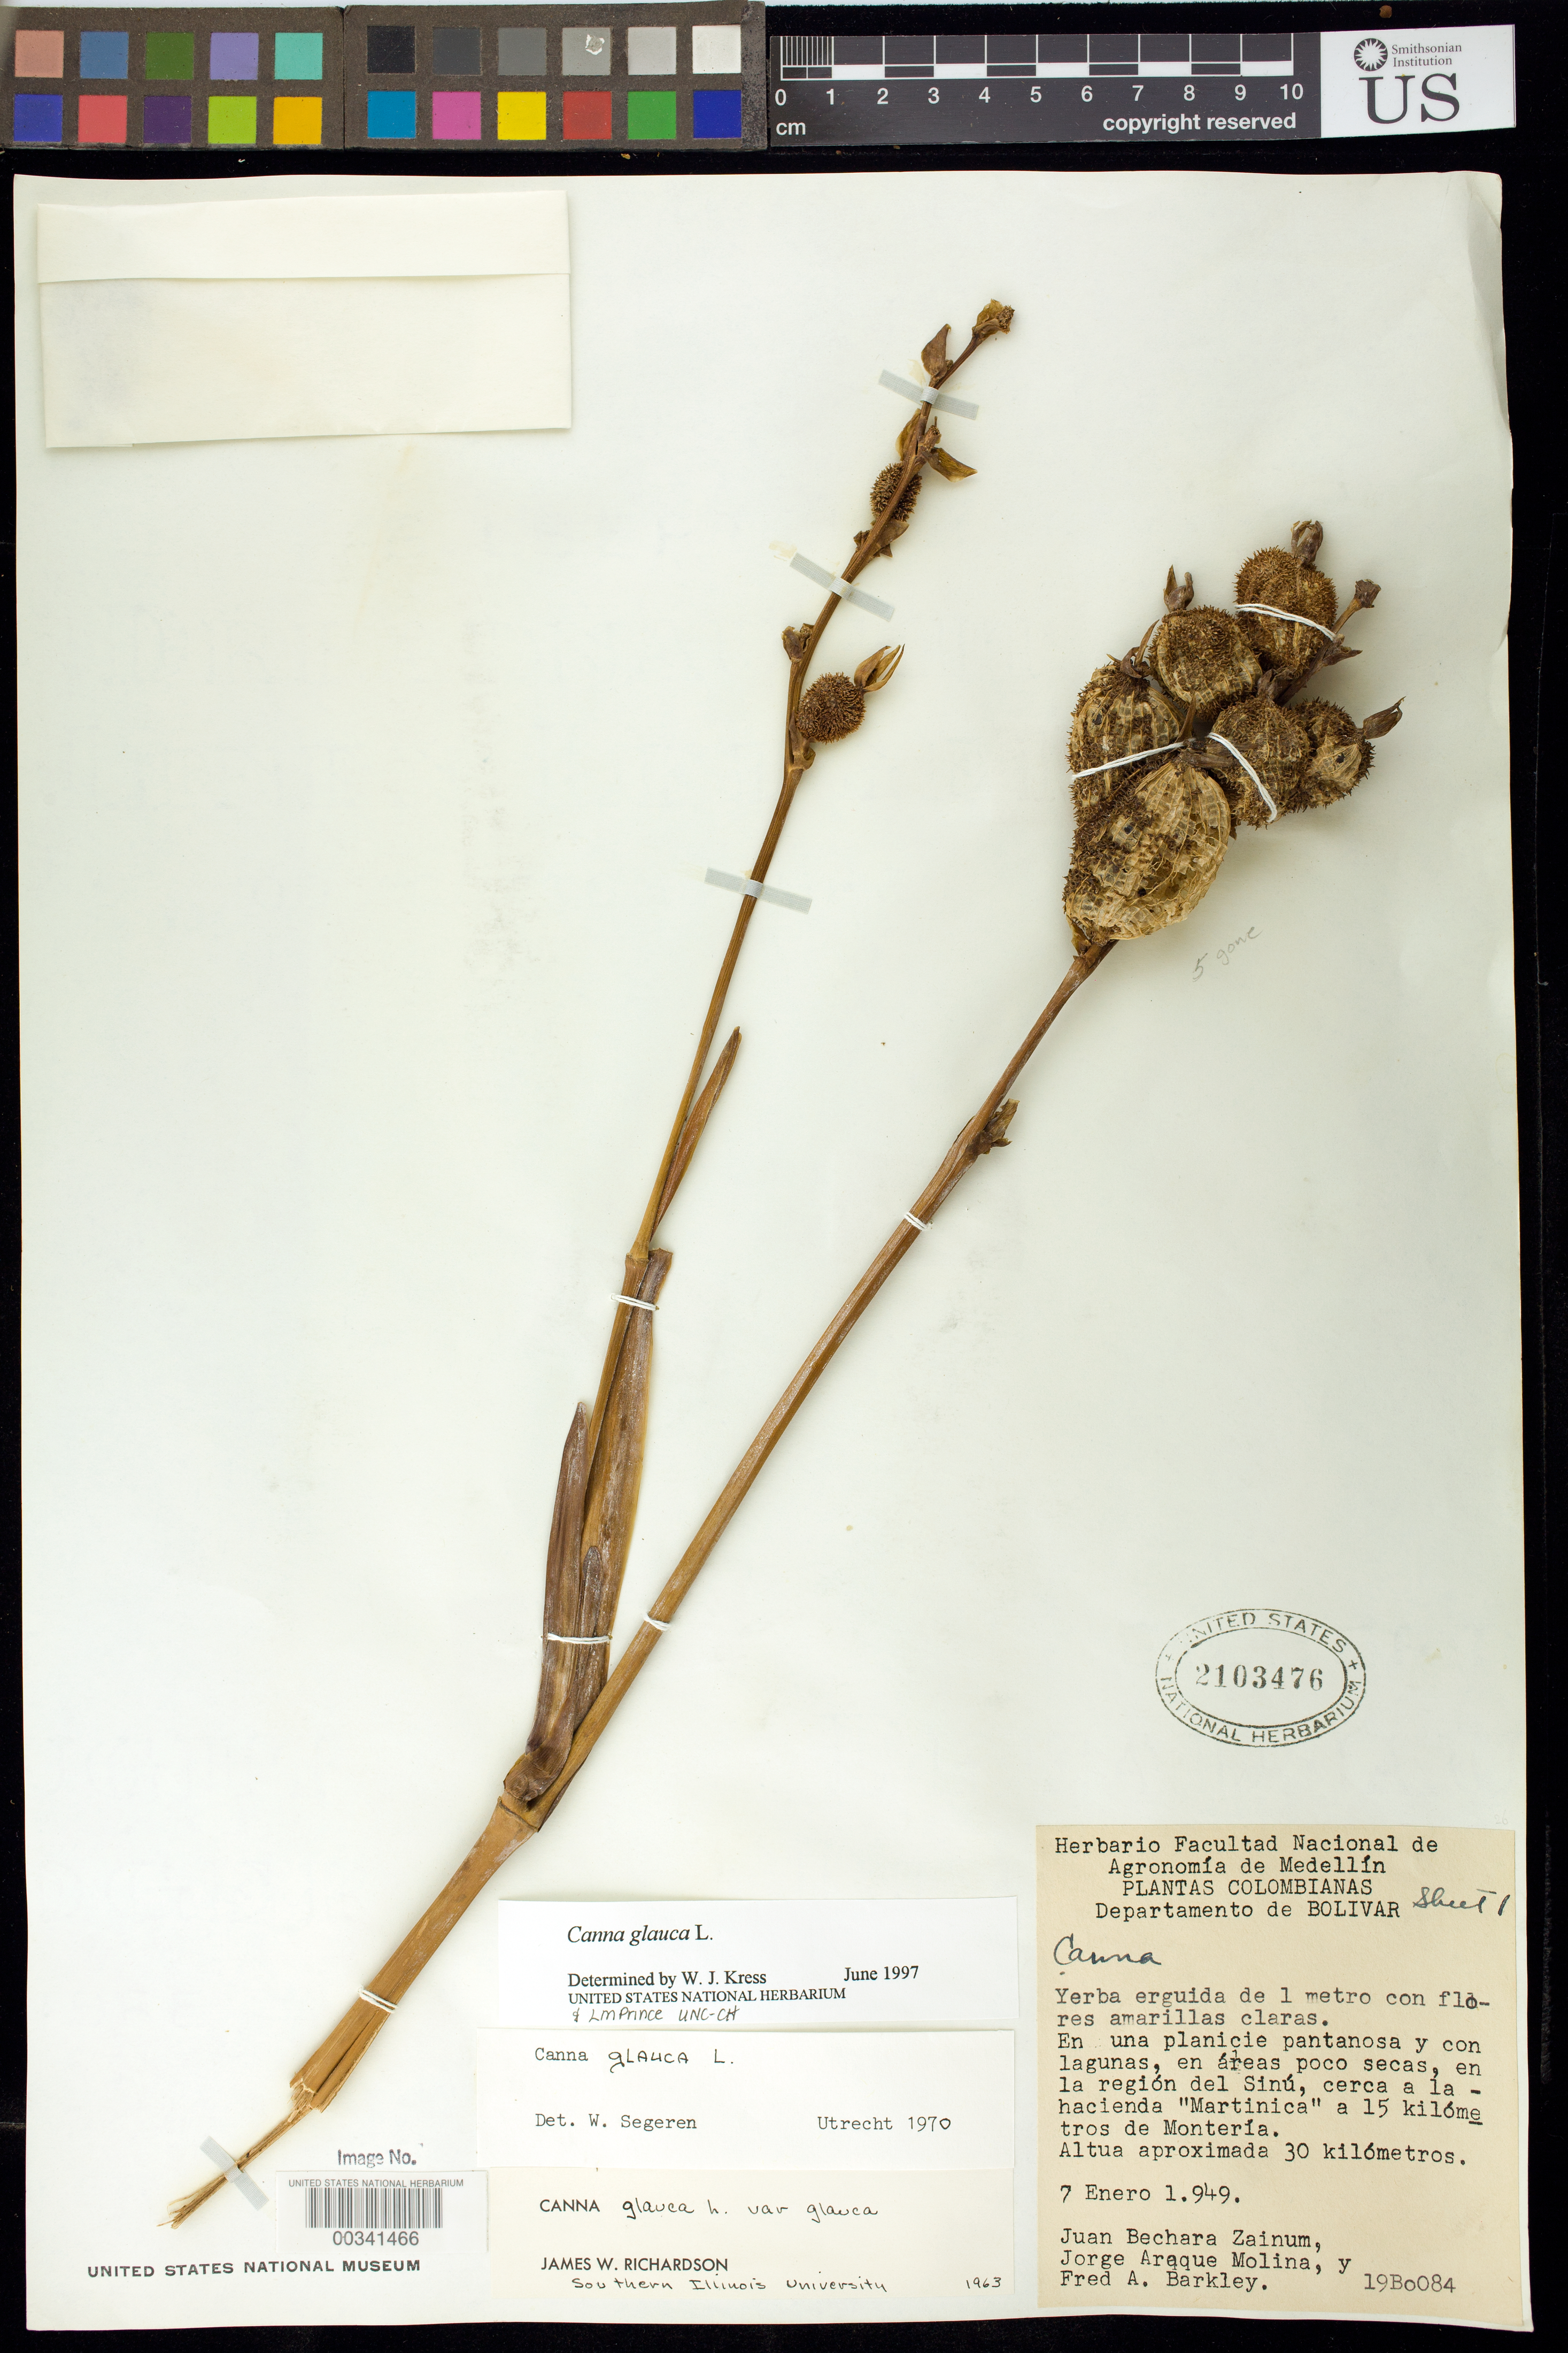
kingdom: Plantae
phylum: Tracheophyta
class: Liliopsida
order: Zingiberales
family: Cannaceae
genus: Canna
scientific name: Canna glauca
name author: L.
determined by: Segeren, W.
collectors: J. Zainúm, J. Araque Molina & F. A. Barkley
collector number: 19bo084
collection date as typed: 07 Jan 1949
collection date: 1949-01-07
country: Colombia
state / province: Bolívar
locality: En la region del Sinu, Cerca a la Hacienda "Martinica" a 15 - km de Monteria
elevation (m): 30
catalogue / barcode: US 2103476